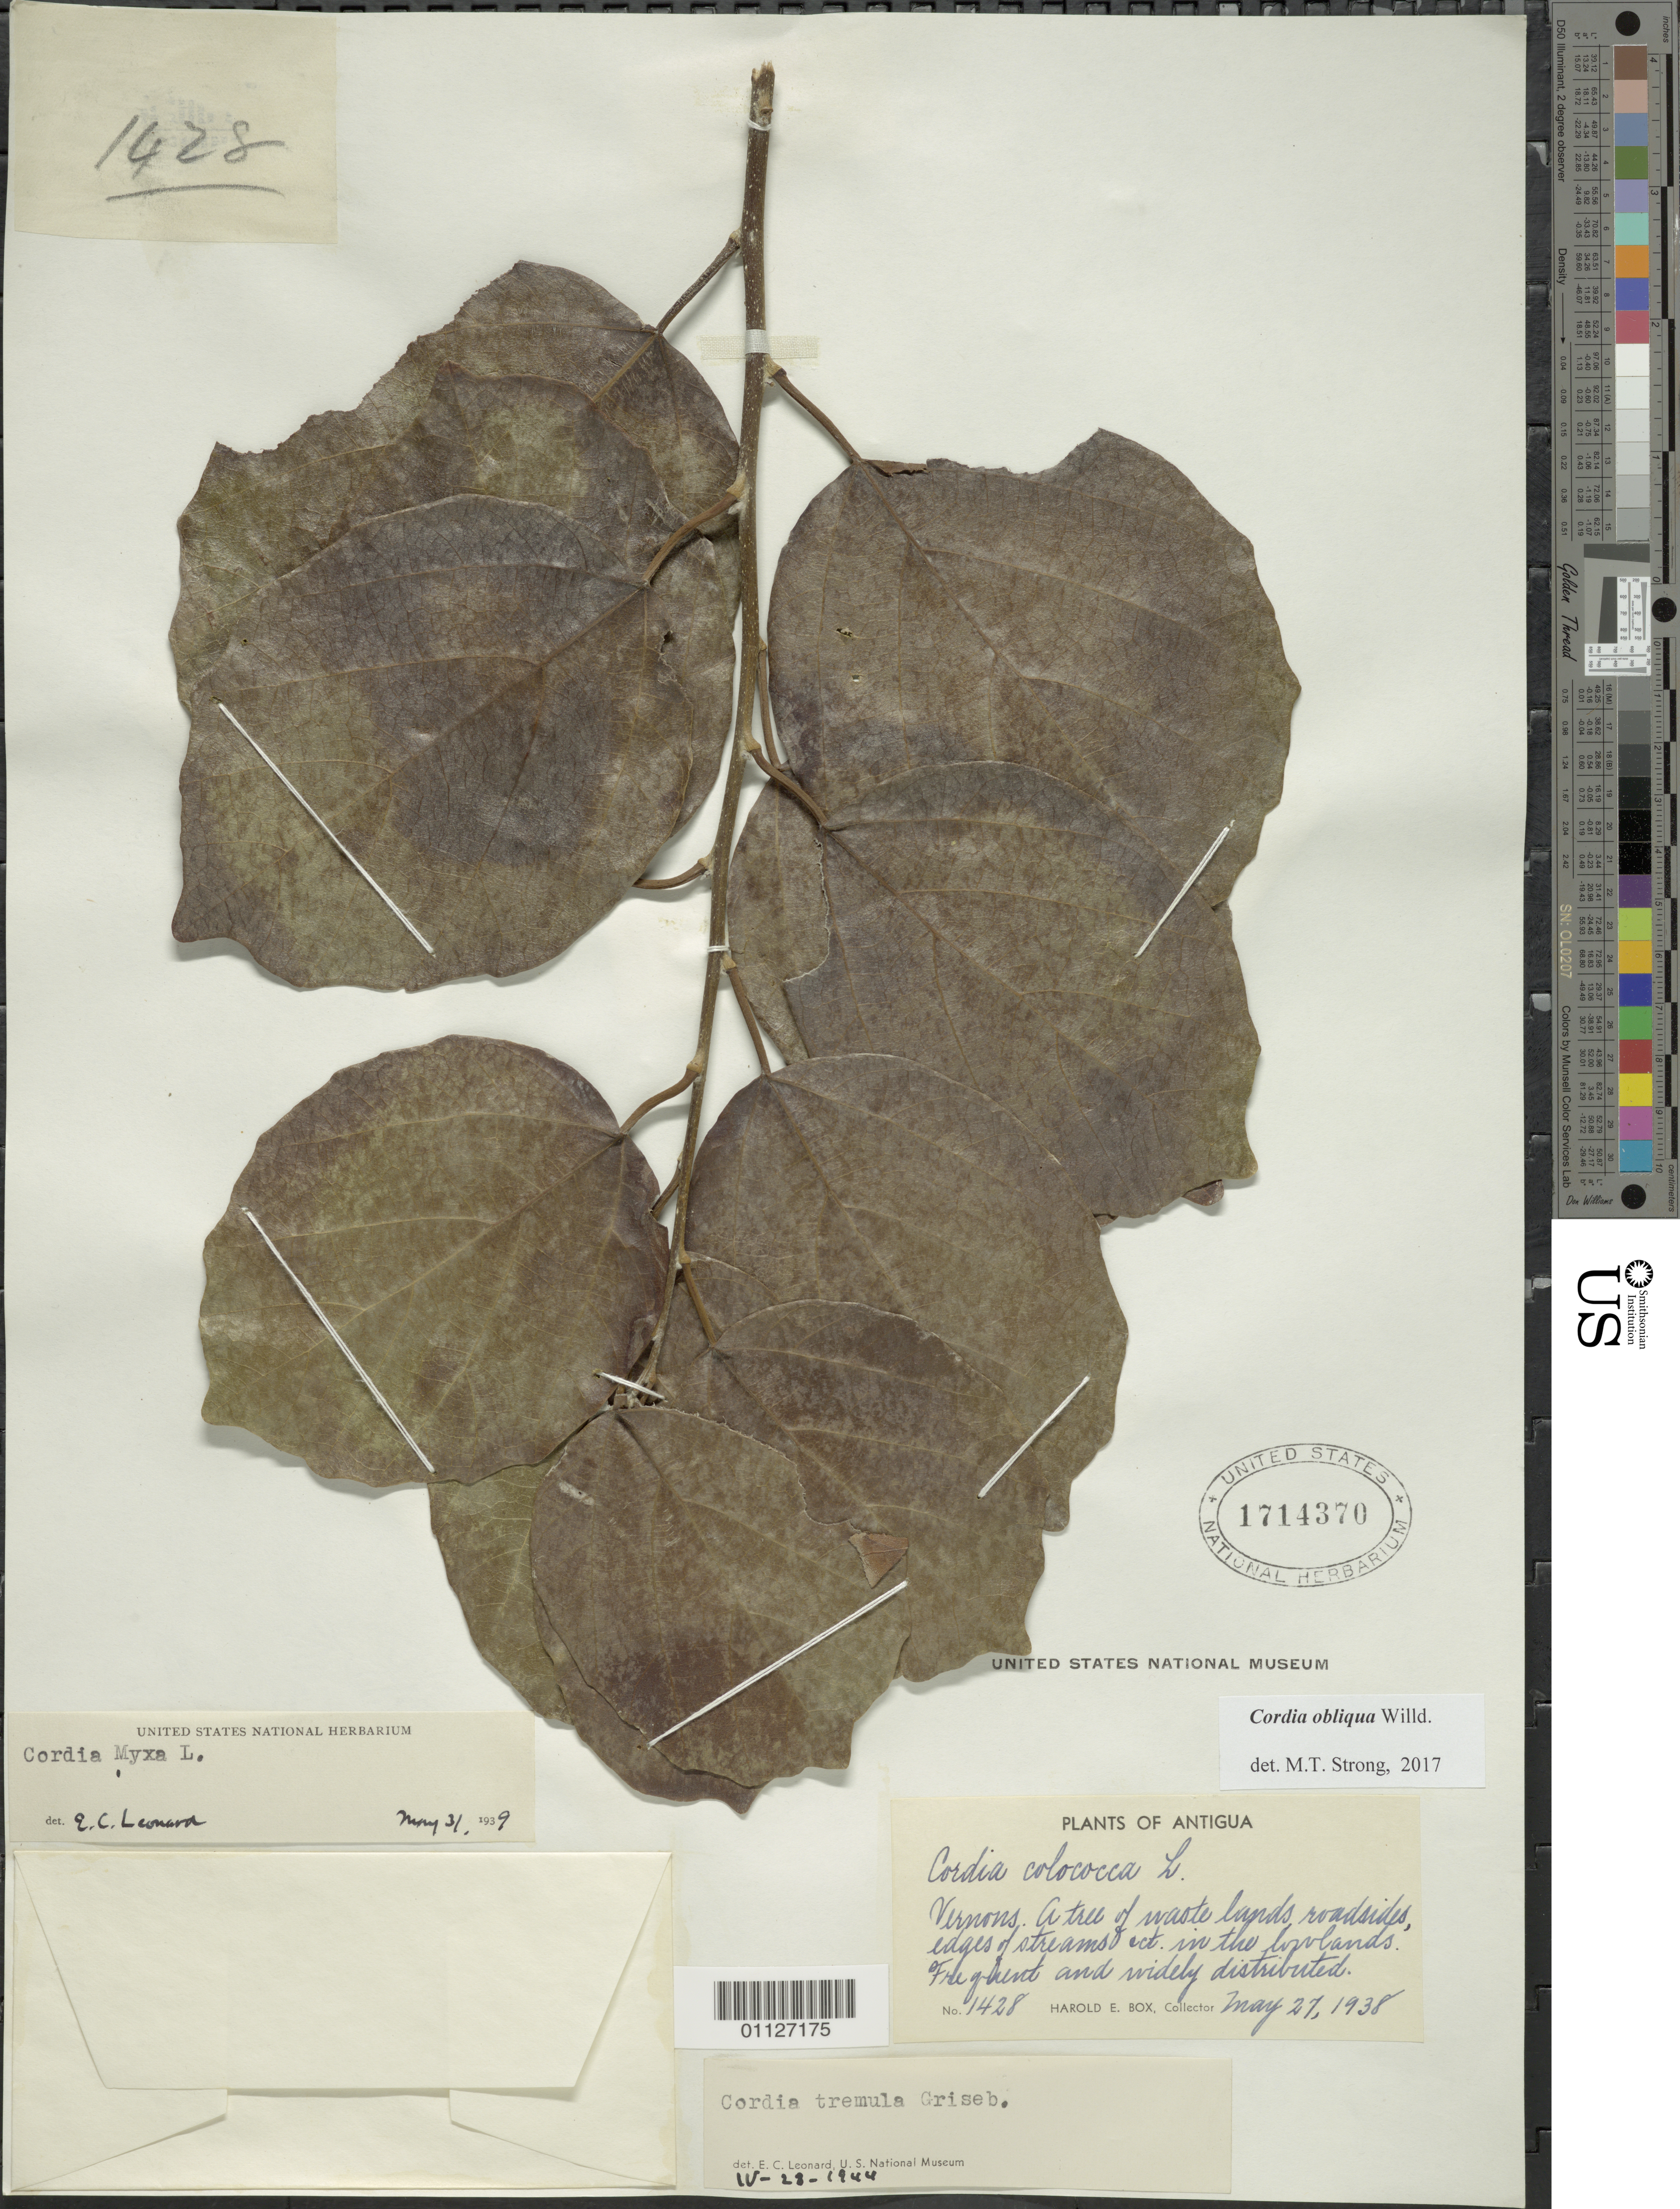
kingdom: Plantae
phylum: Tracheophyta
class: Magnoliopsida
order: Boraginales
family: Cordiaceae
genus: Cordia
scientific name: Cordia obliqua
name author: Willd.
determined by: Strong, M. T., (US), Smithsonian Institution - National Museum of Natural History (UNITED STATES)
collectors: H. E. Box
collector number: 1428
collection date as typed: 27 May 1938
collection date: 1938-05-27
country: Antigua and Barbuda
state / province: Saint Peter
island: Antigua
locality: Vernons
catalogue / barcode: US 1714370